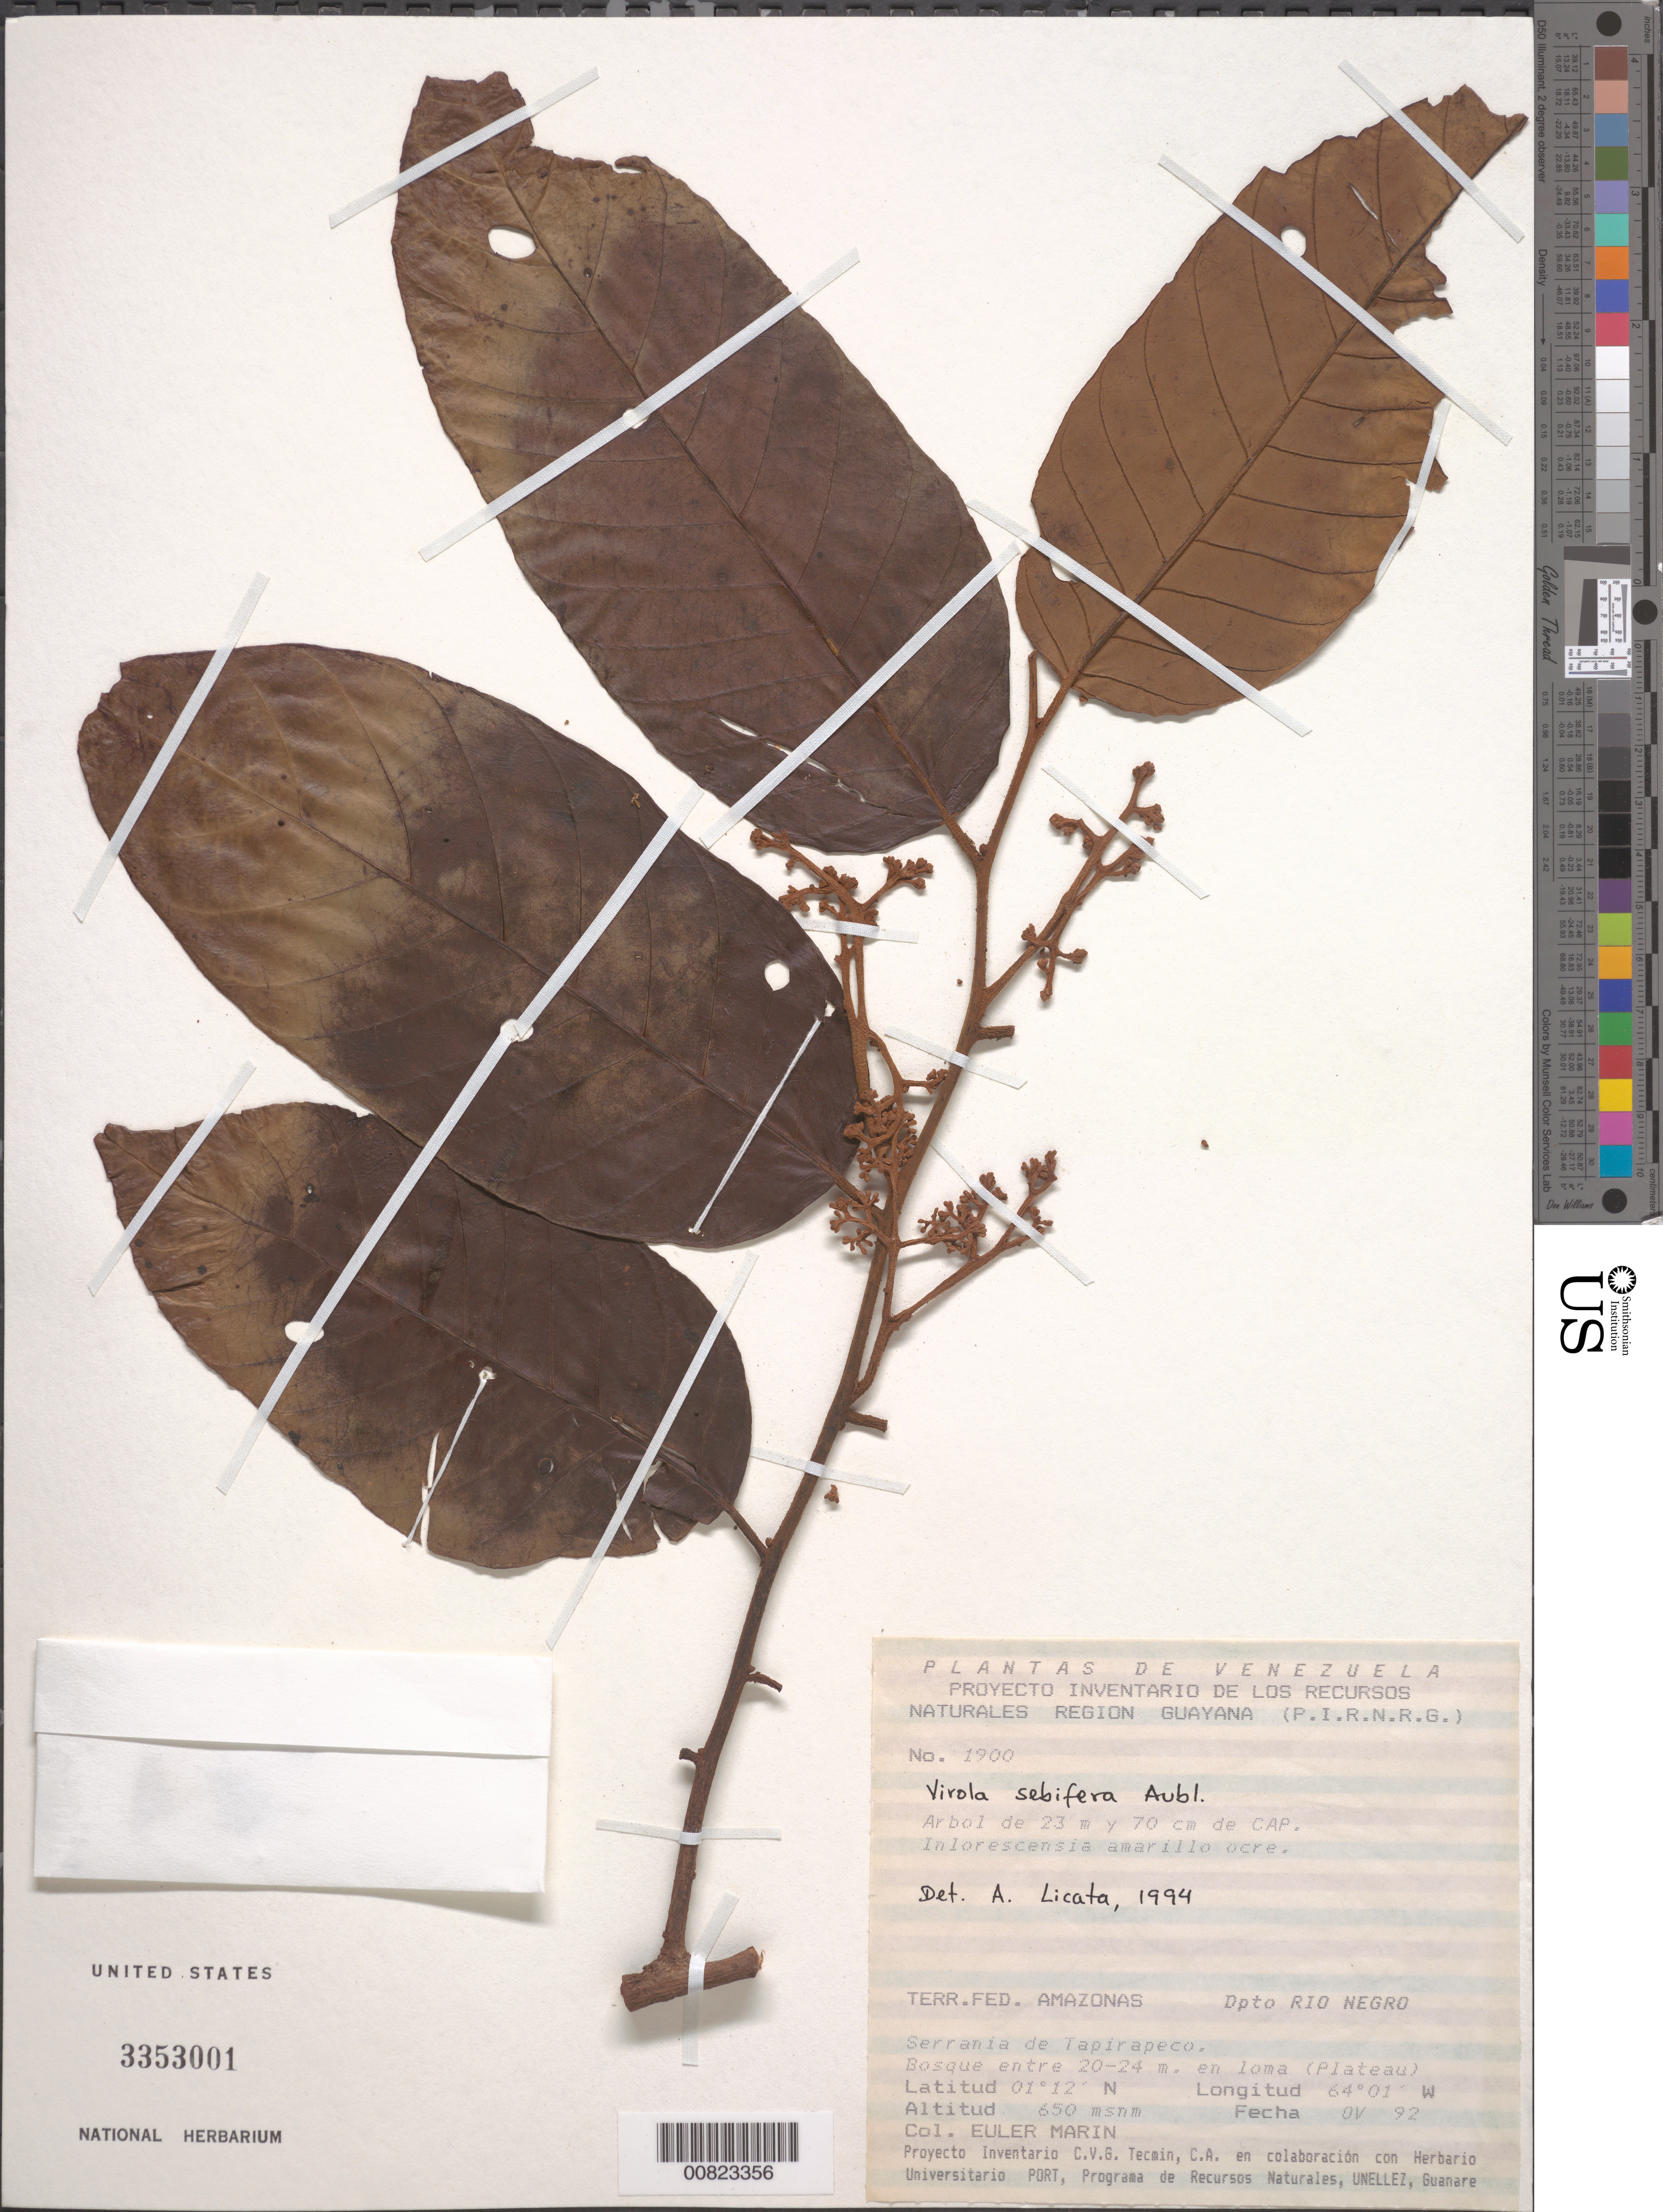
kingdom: Plantae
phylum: Tracheophyta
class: Magnoliopsida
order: Magnoliales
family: Myristicaceae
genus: Virola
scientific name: Virola sebifera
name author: Aubl.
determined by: Licata, A., (PORT), Univ. Nac. Exp. de los Llanos Ezequiel Zamora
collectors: E. Marin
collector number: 1900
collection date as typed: Nov-92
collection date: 1992-11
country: Venezuela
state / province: Amazonas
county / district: Río Negro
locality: Serrania de Tapirapeco; entre 20-24 m en loma (Plateau)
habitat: Bosque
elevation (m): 650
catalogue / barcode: US 3353001